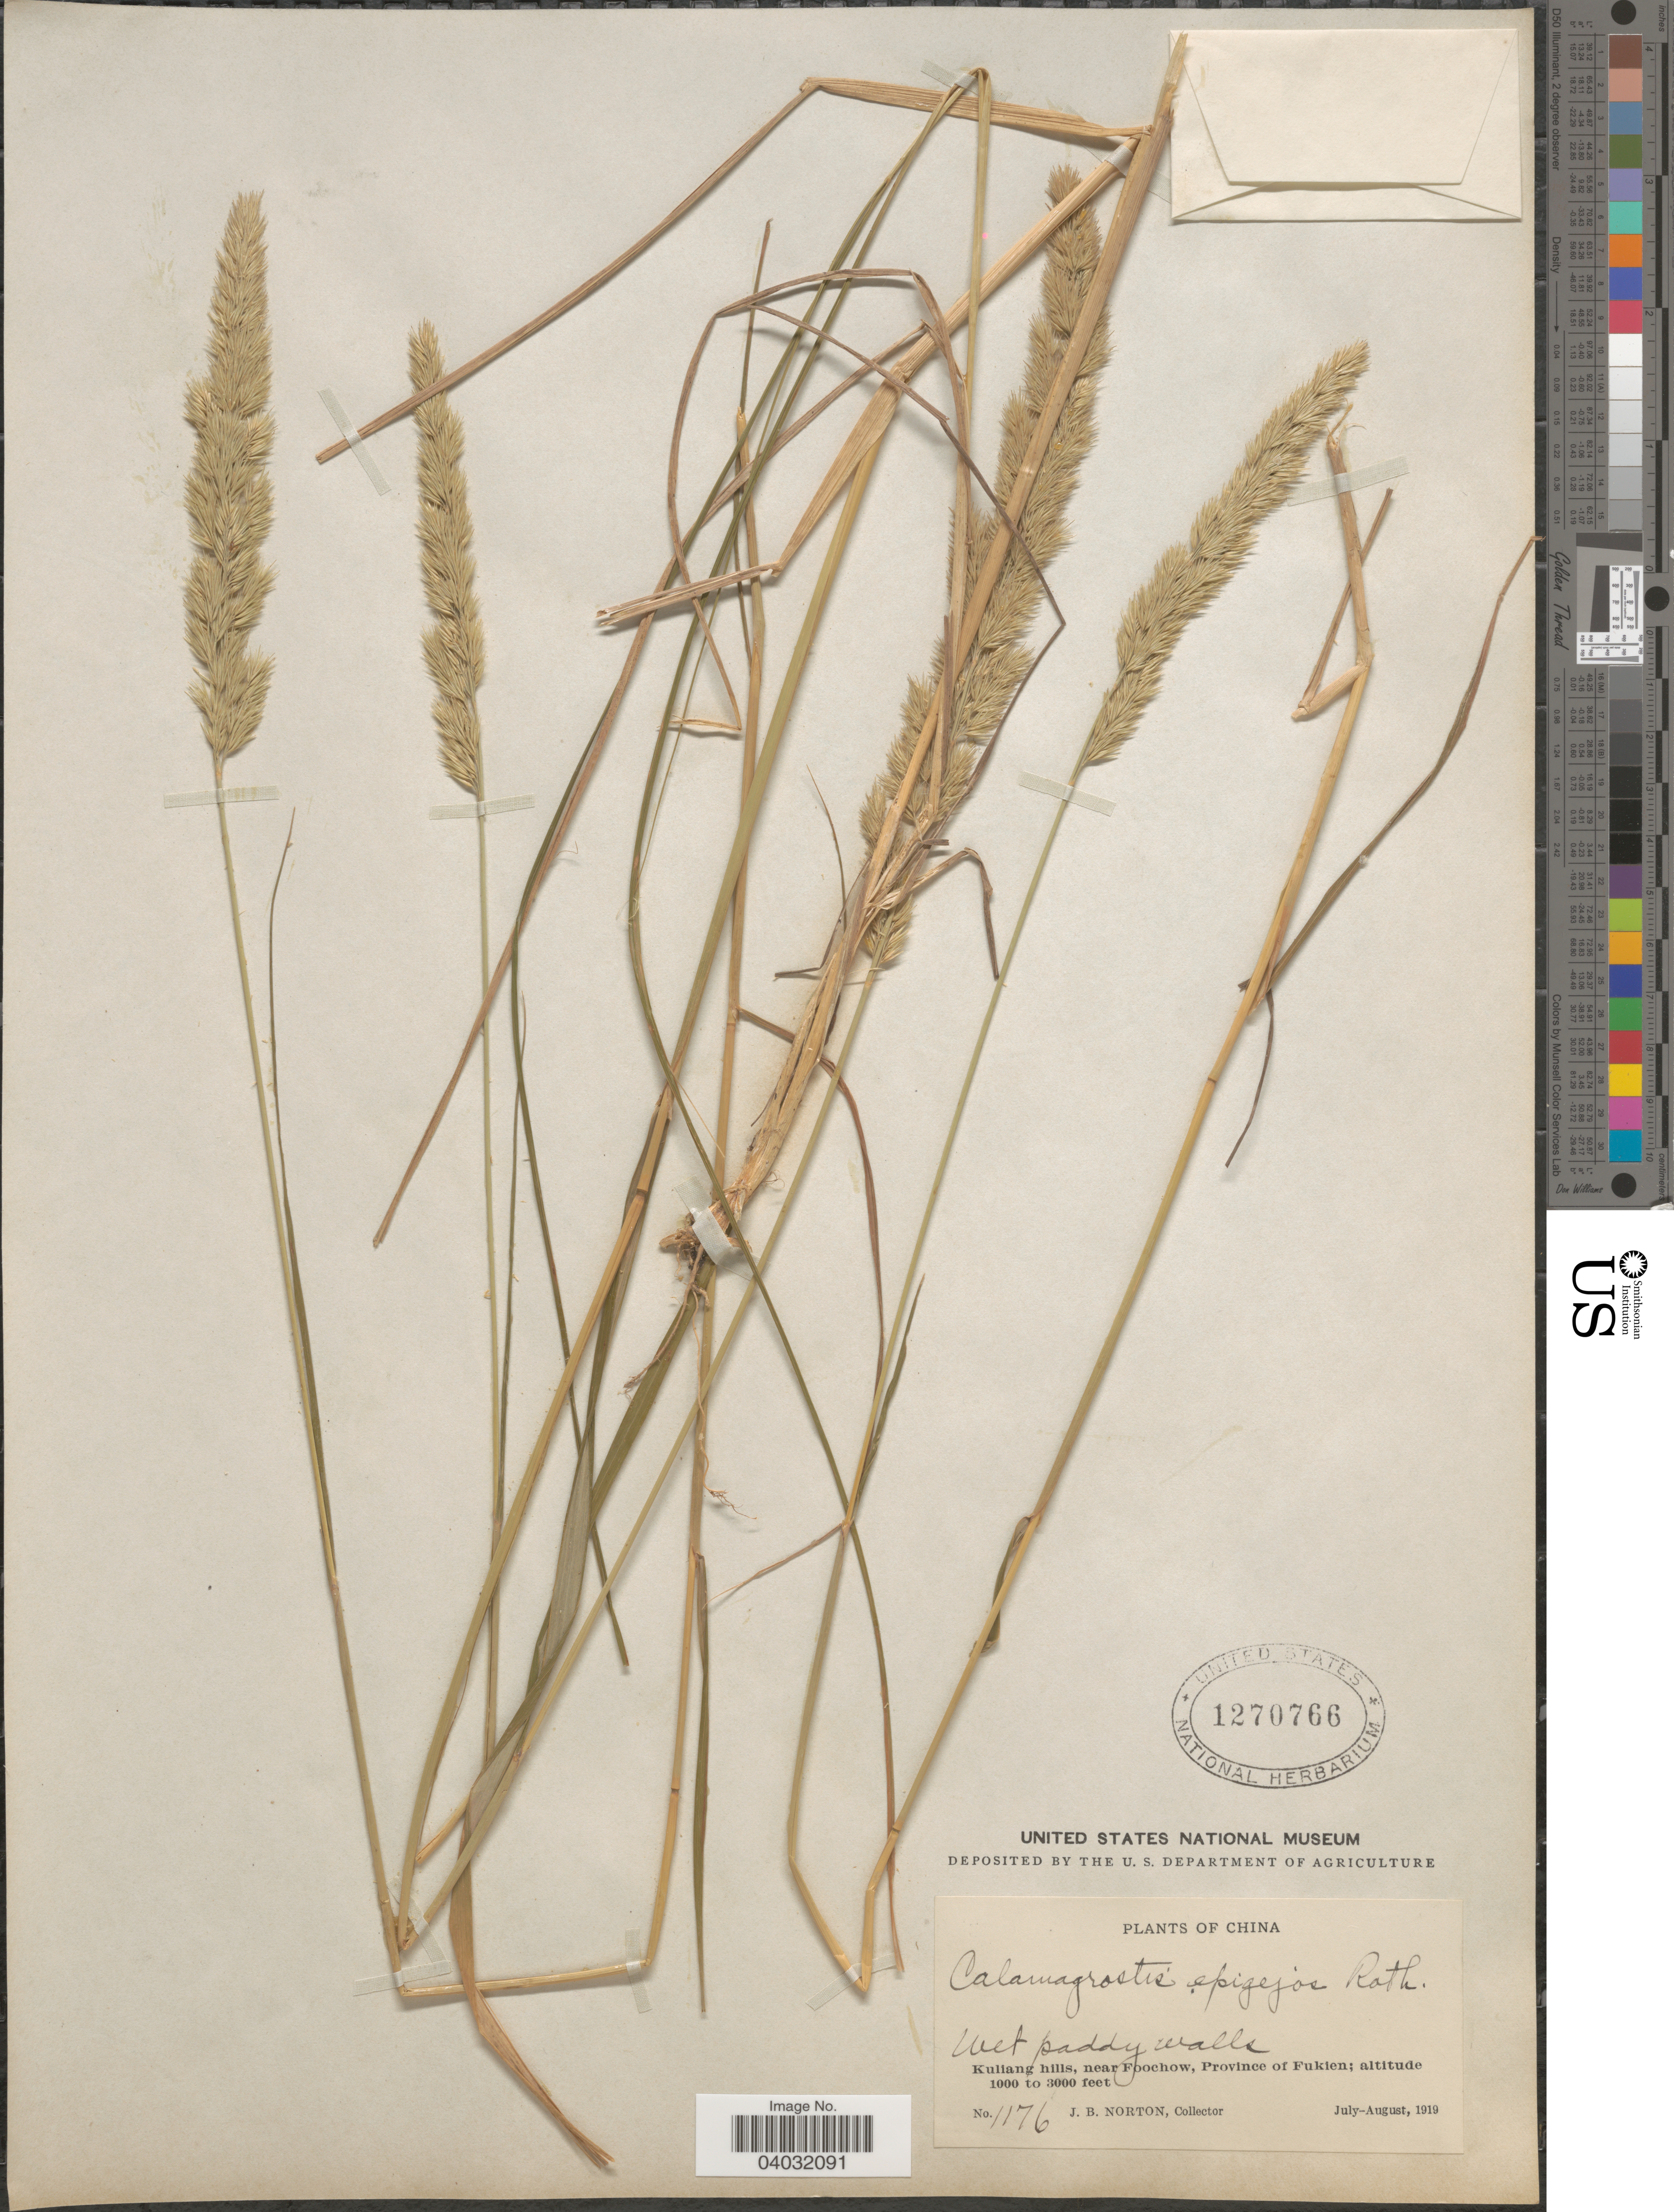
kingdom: Plantae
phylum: Tracheophyta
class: Liliopsida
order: Poales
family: Poaceae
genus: Calamagrostis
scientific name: Calamagrostis epigeios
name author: (L.) Roth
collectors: J. B. Norton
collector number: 1176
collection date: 1919-07/1919-08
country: China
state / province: Fujian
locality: Kuliang hills, near Foochow, Province of Fukien.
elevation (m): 305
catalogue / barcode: US 1270766